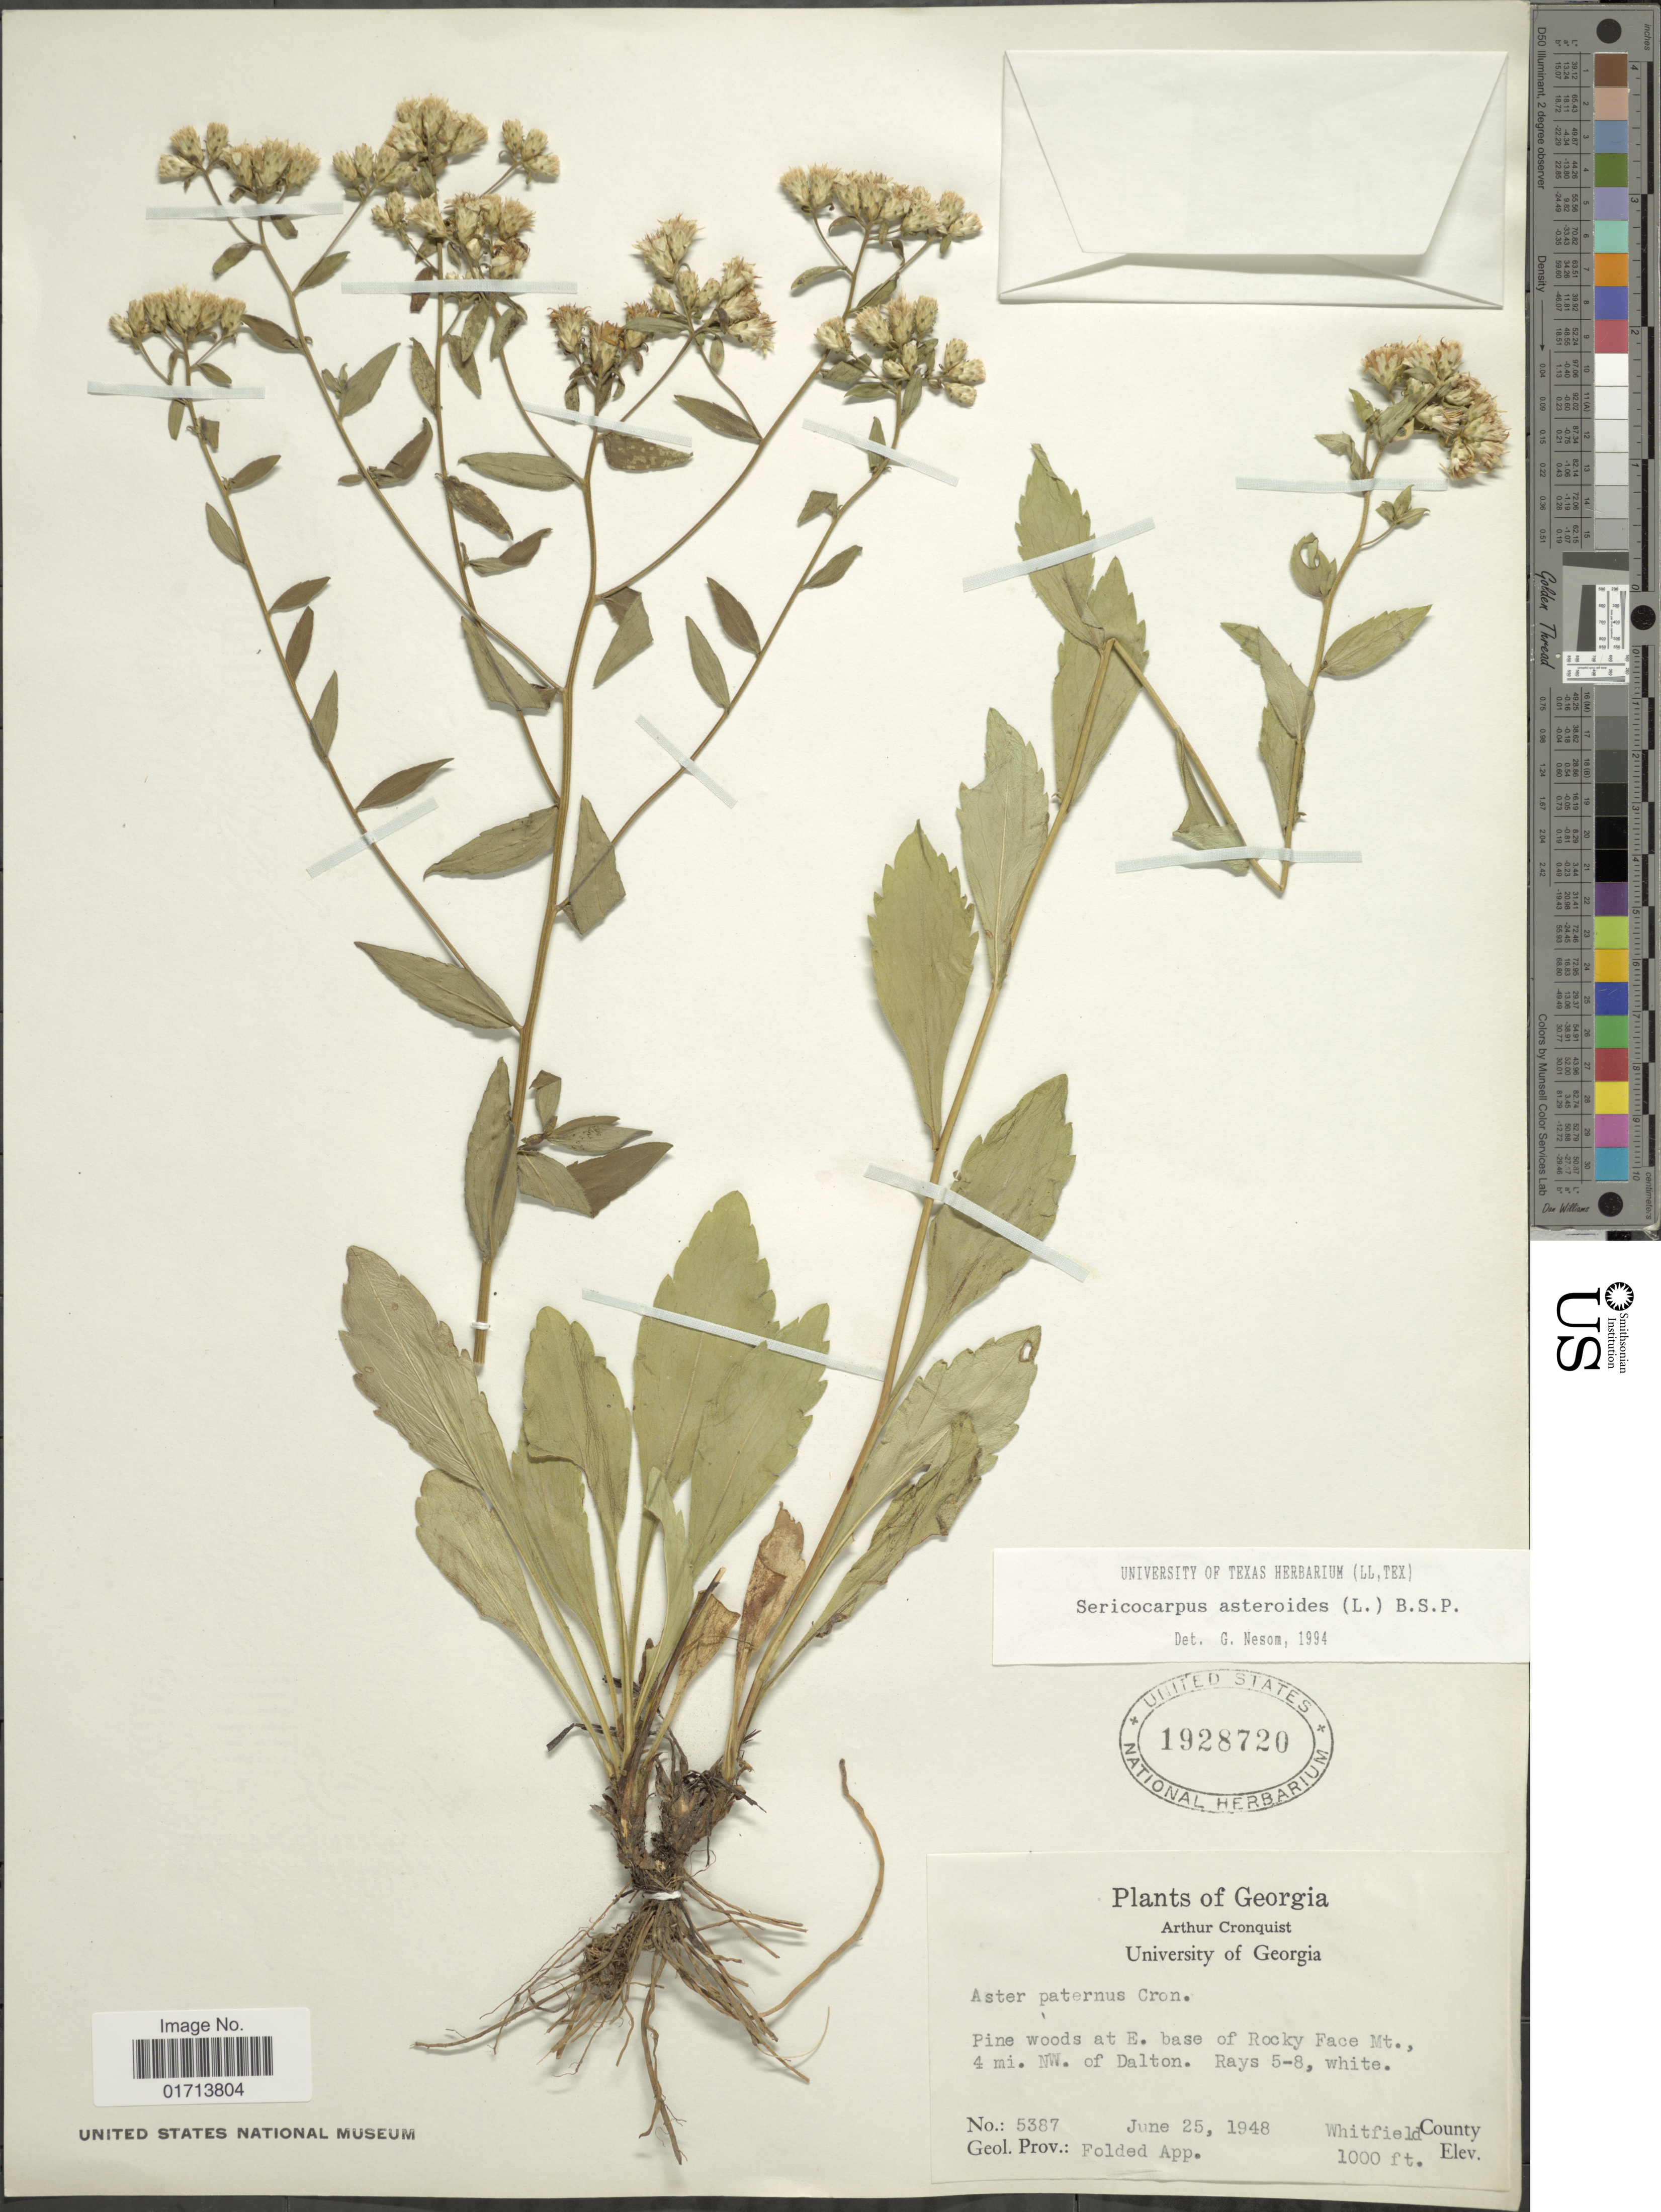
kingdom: Plantae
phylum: Tracheophyta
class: Magnoliopsida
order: Asterales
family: Asteraceae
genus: Sericocarpus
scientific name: Sericocarpus asteroides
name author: (L.) Britton, Stearns & Poggenb.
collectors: A. J. Cronquist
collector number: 5387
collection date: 1948-06-25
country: United States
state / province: Georgia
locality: At E. base of Rocky Face Mt., 4 mi. NW. of Dalton, Whitfield County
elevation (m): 305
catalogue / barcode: US 1928720